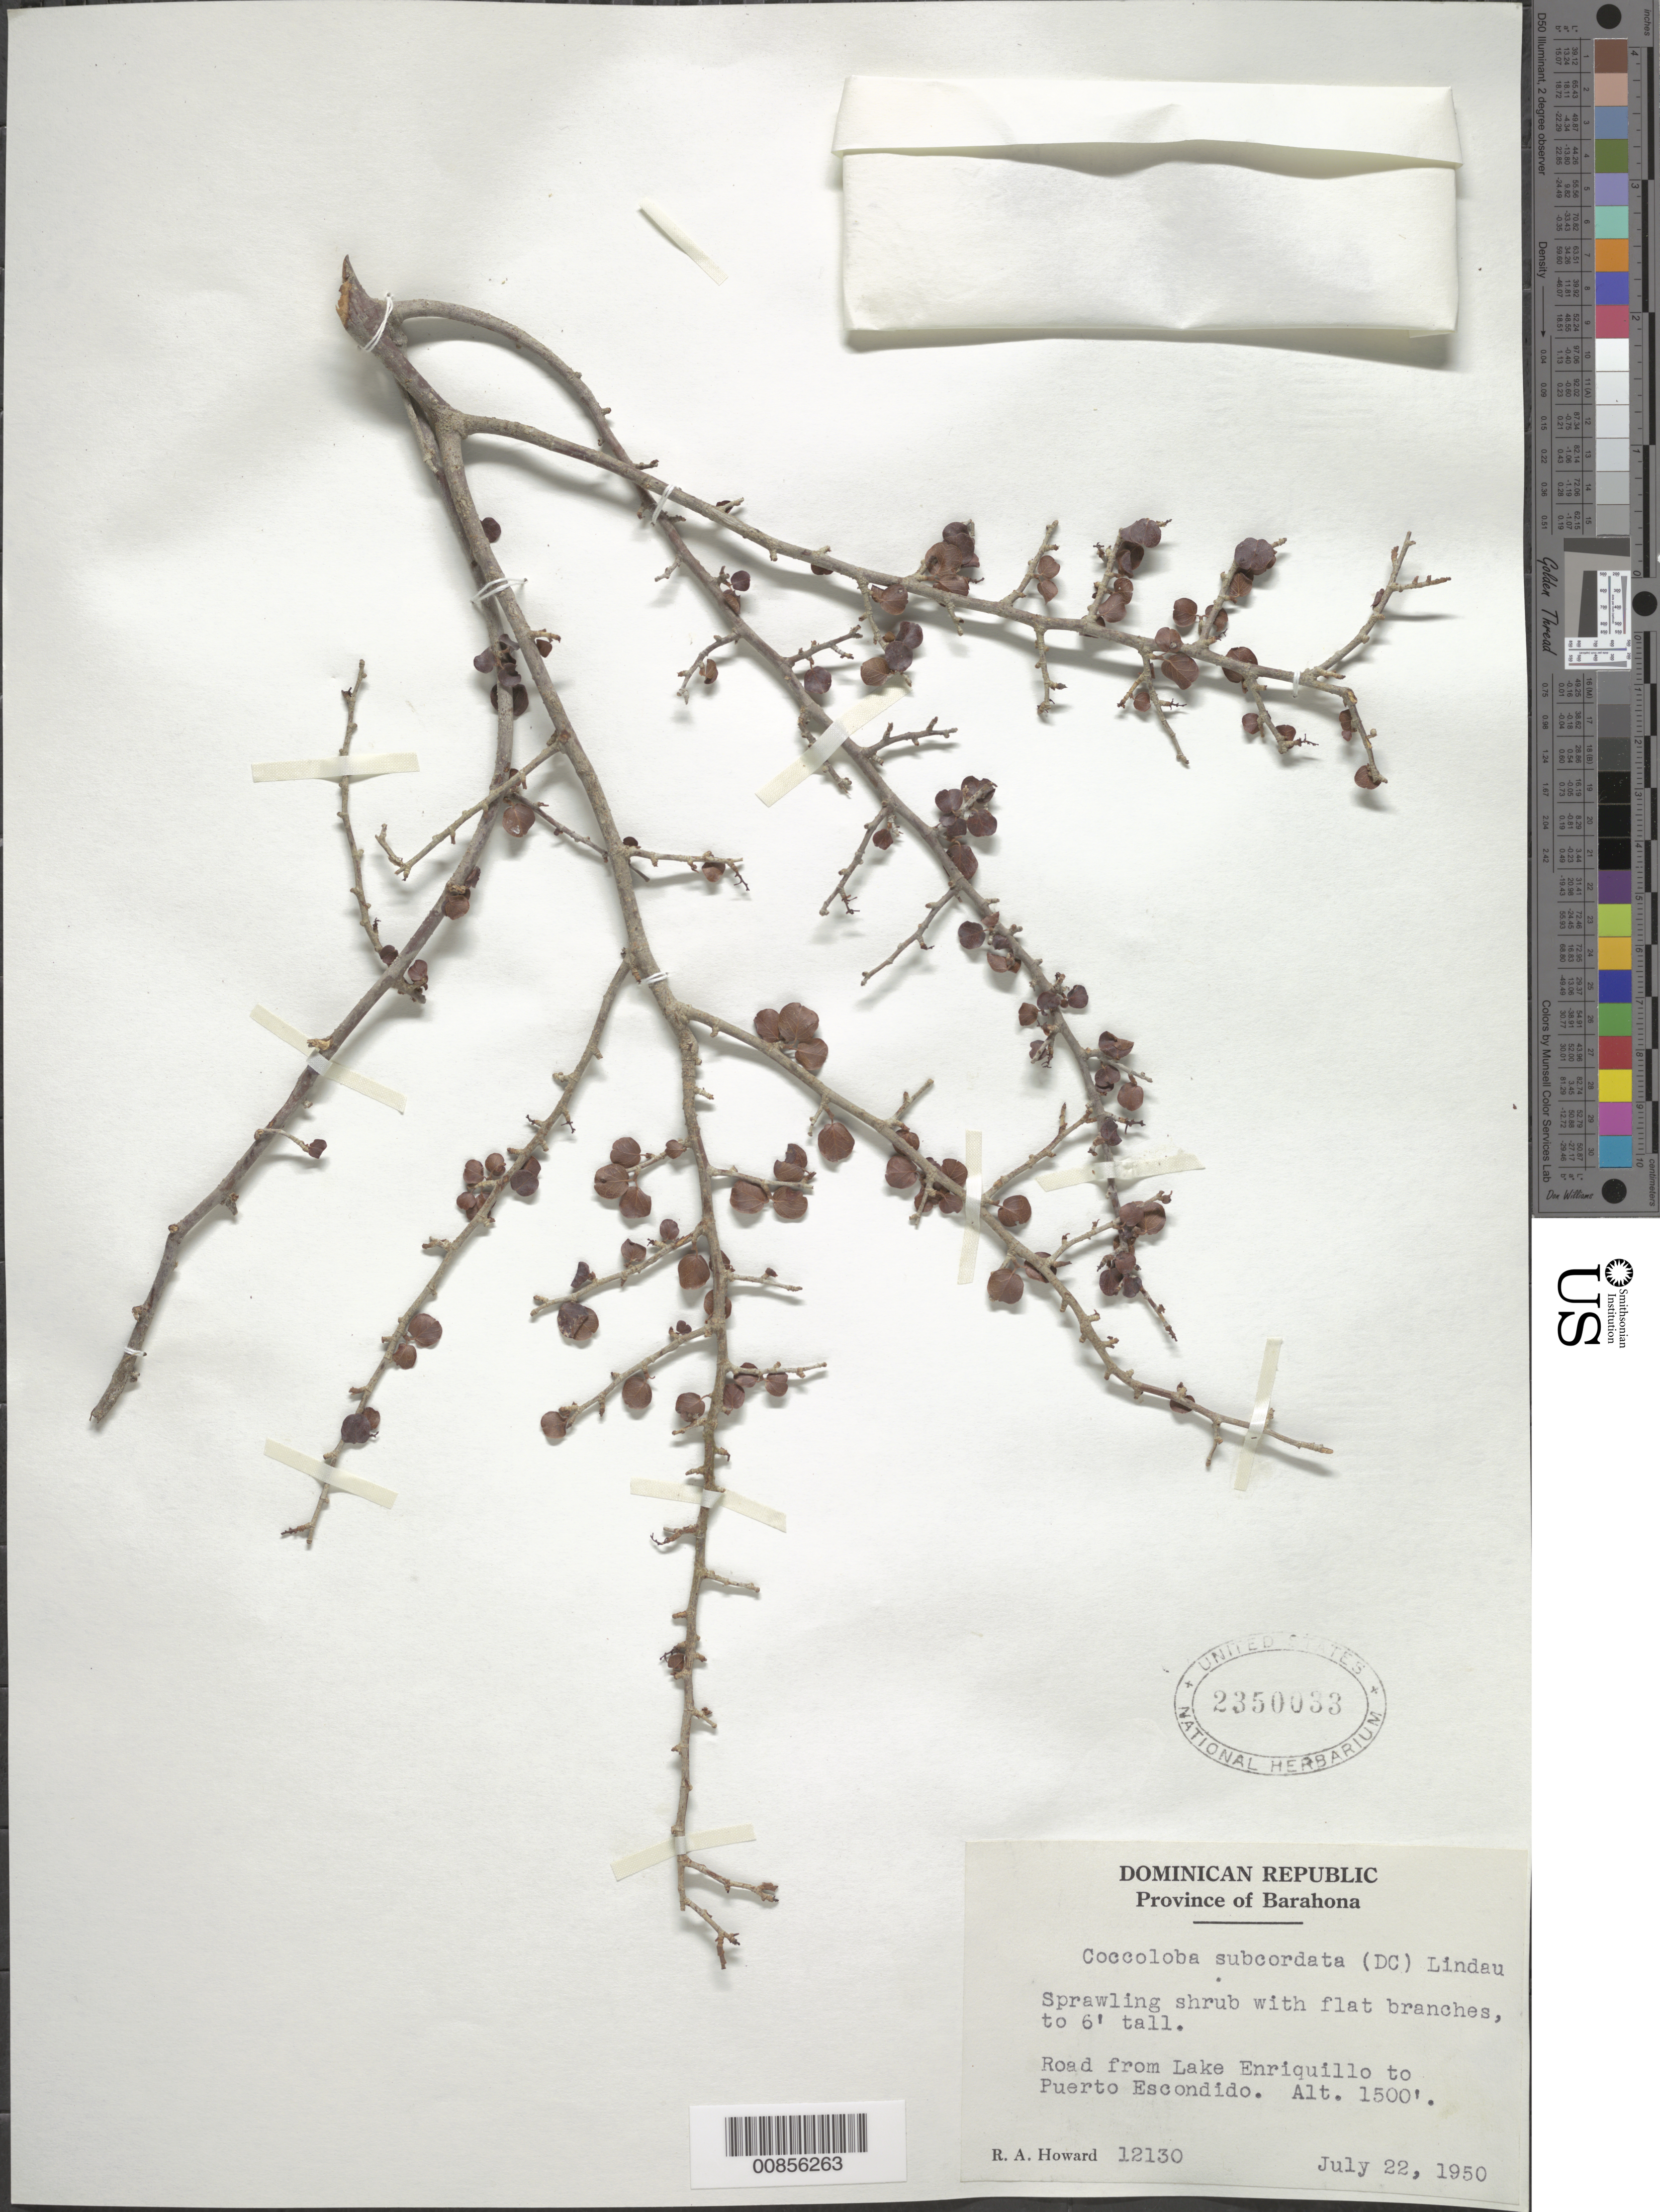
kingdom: Plantae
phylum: Tracheophyta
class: Magnoliopsida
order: Caryophyllales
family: Polygonaceae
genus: Coccoloba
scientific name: Coccoloba subcordata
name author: (DC.) Lindau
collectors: R. A. Howard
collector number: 12130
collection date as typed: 22 Jul 1950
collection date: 1950-07-22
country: Dominican Republic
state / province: Barahona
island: Hispaniola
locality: Road from Lake Enriquillo to Puerto Escondido.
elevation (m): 457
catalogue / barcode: US 2350033